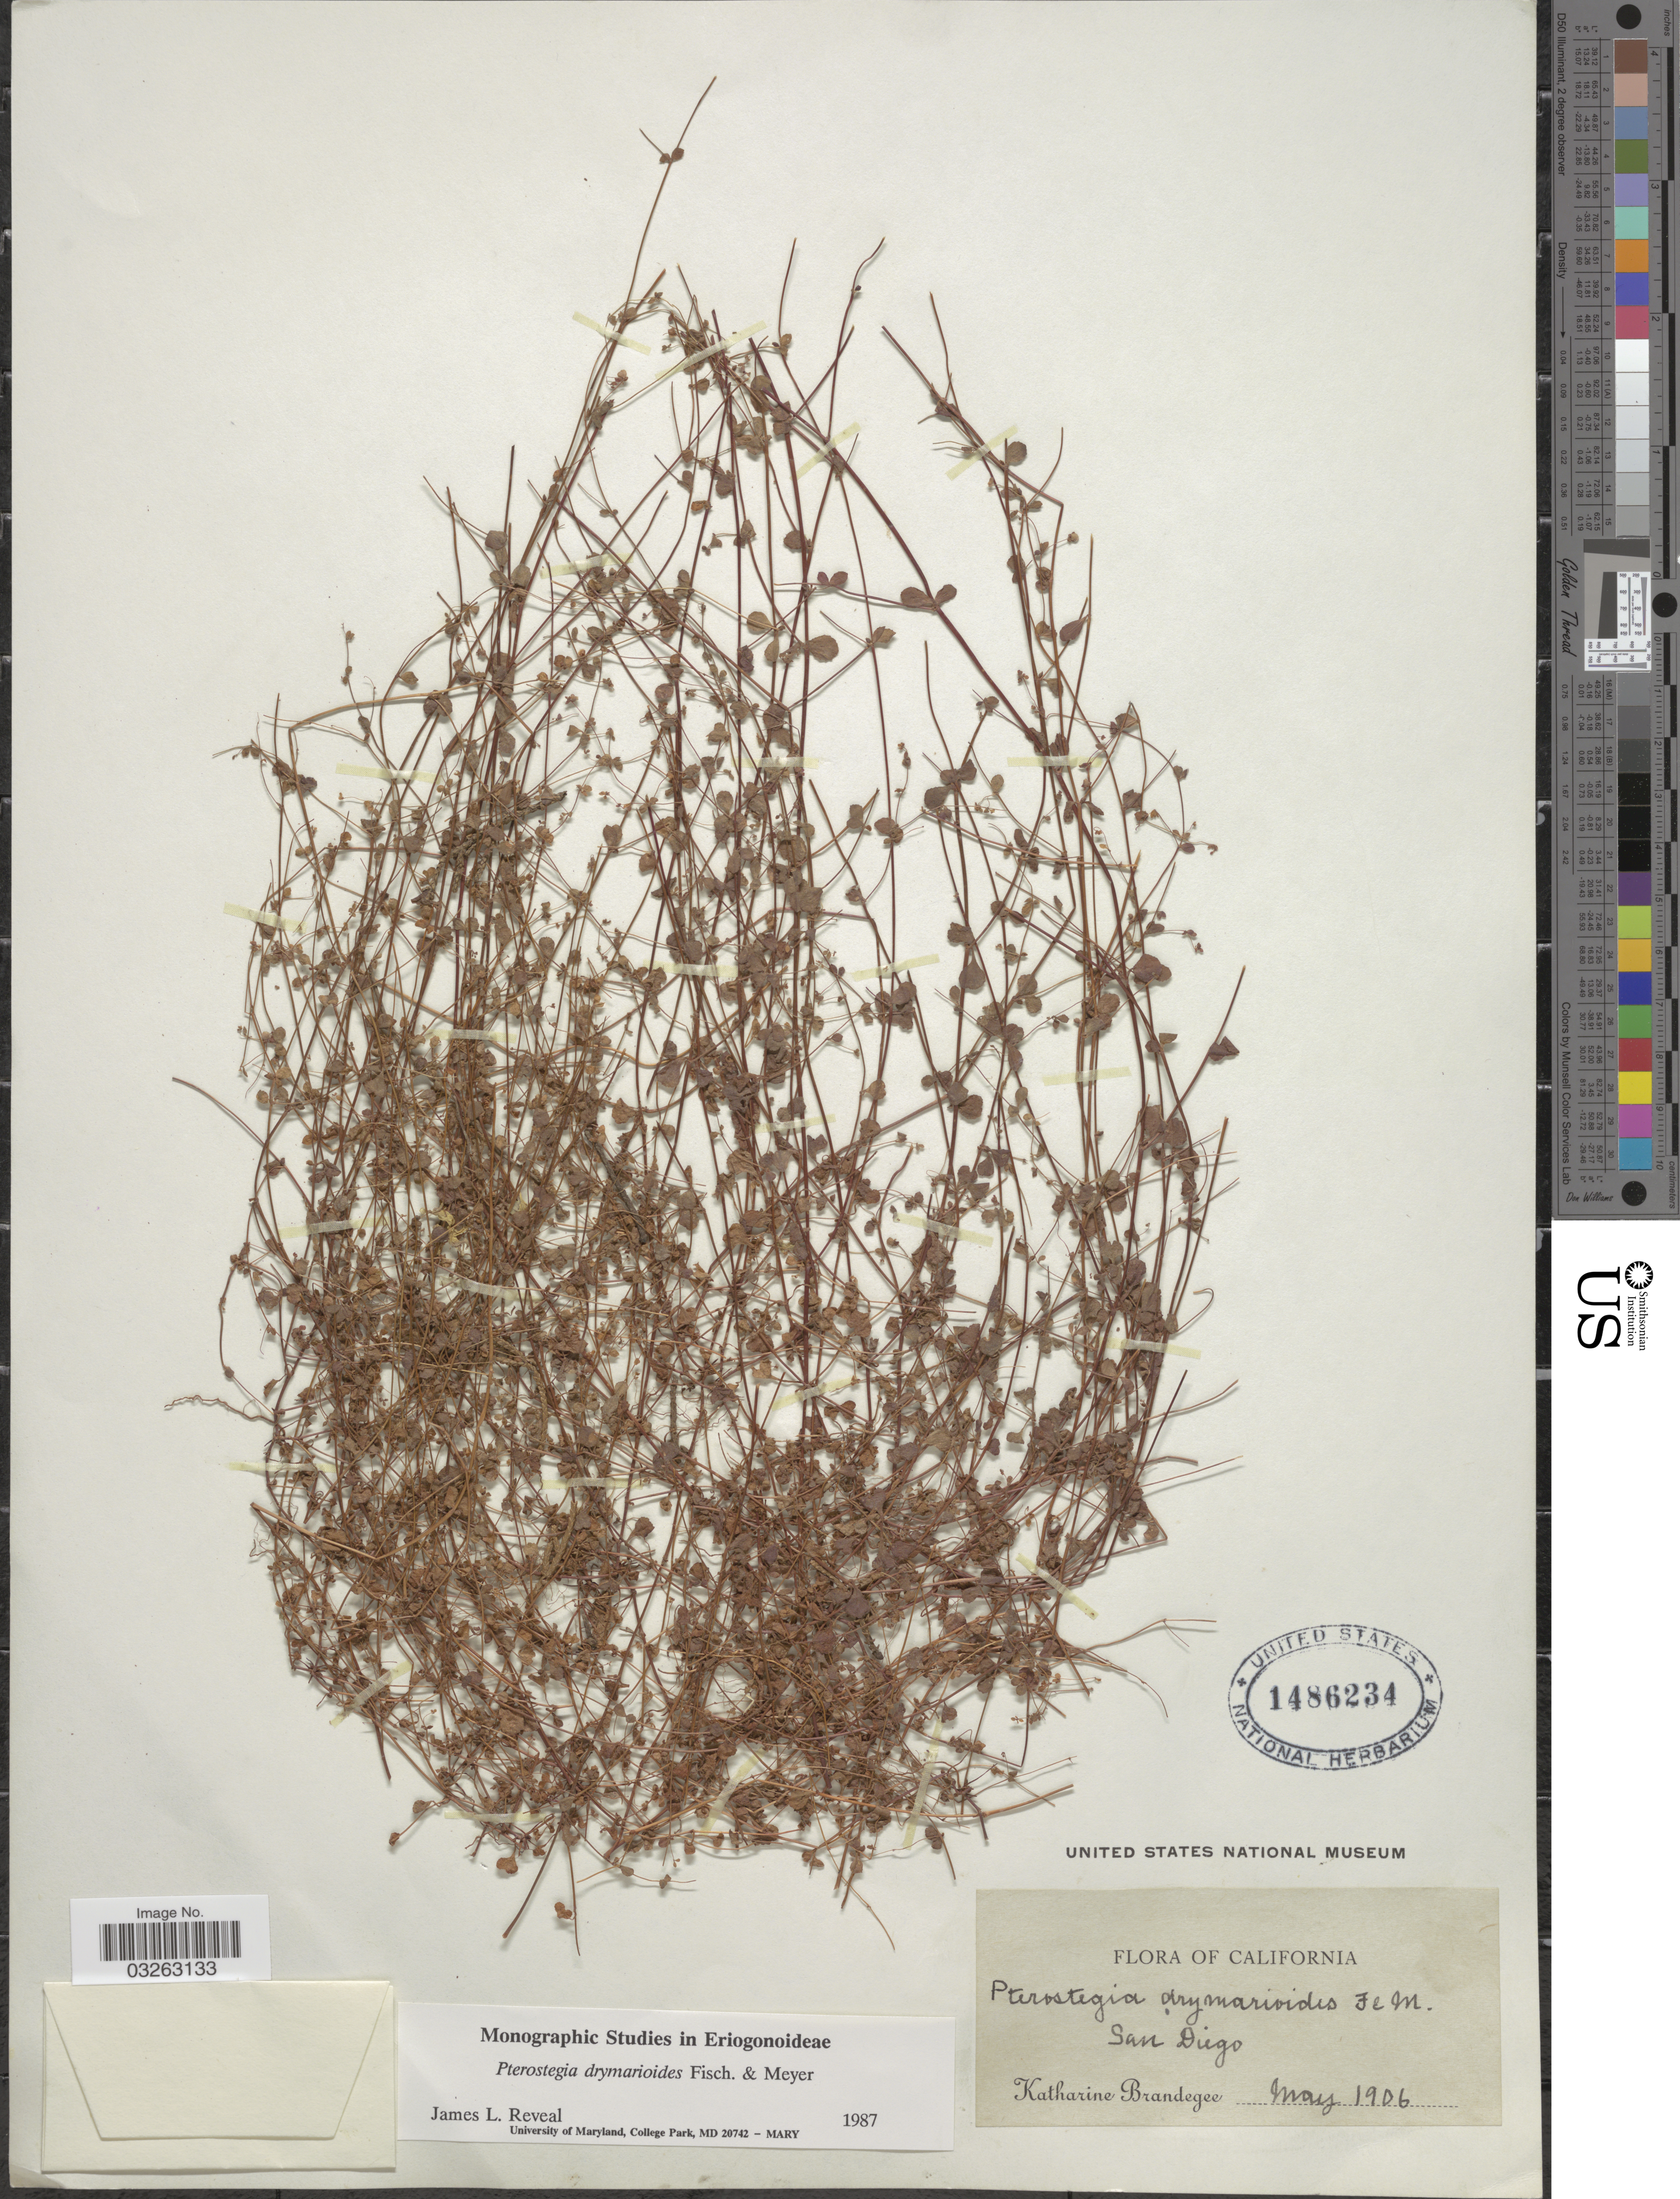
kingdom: Plantae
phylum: Tracheophyta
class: Magnoliopsida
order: Caryophyllales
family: Polygonaceae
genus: Pterostegia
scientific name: Pterostegia drymarioides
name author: Fisch. & C.A. Mey.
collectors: M. K. Brandegee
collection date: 1906-05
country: United States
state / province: California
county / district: San Diego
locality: San Diego.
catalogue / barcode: US 1486234